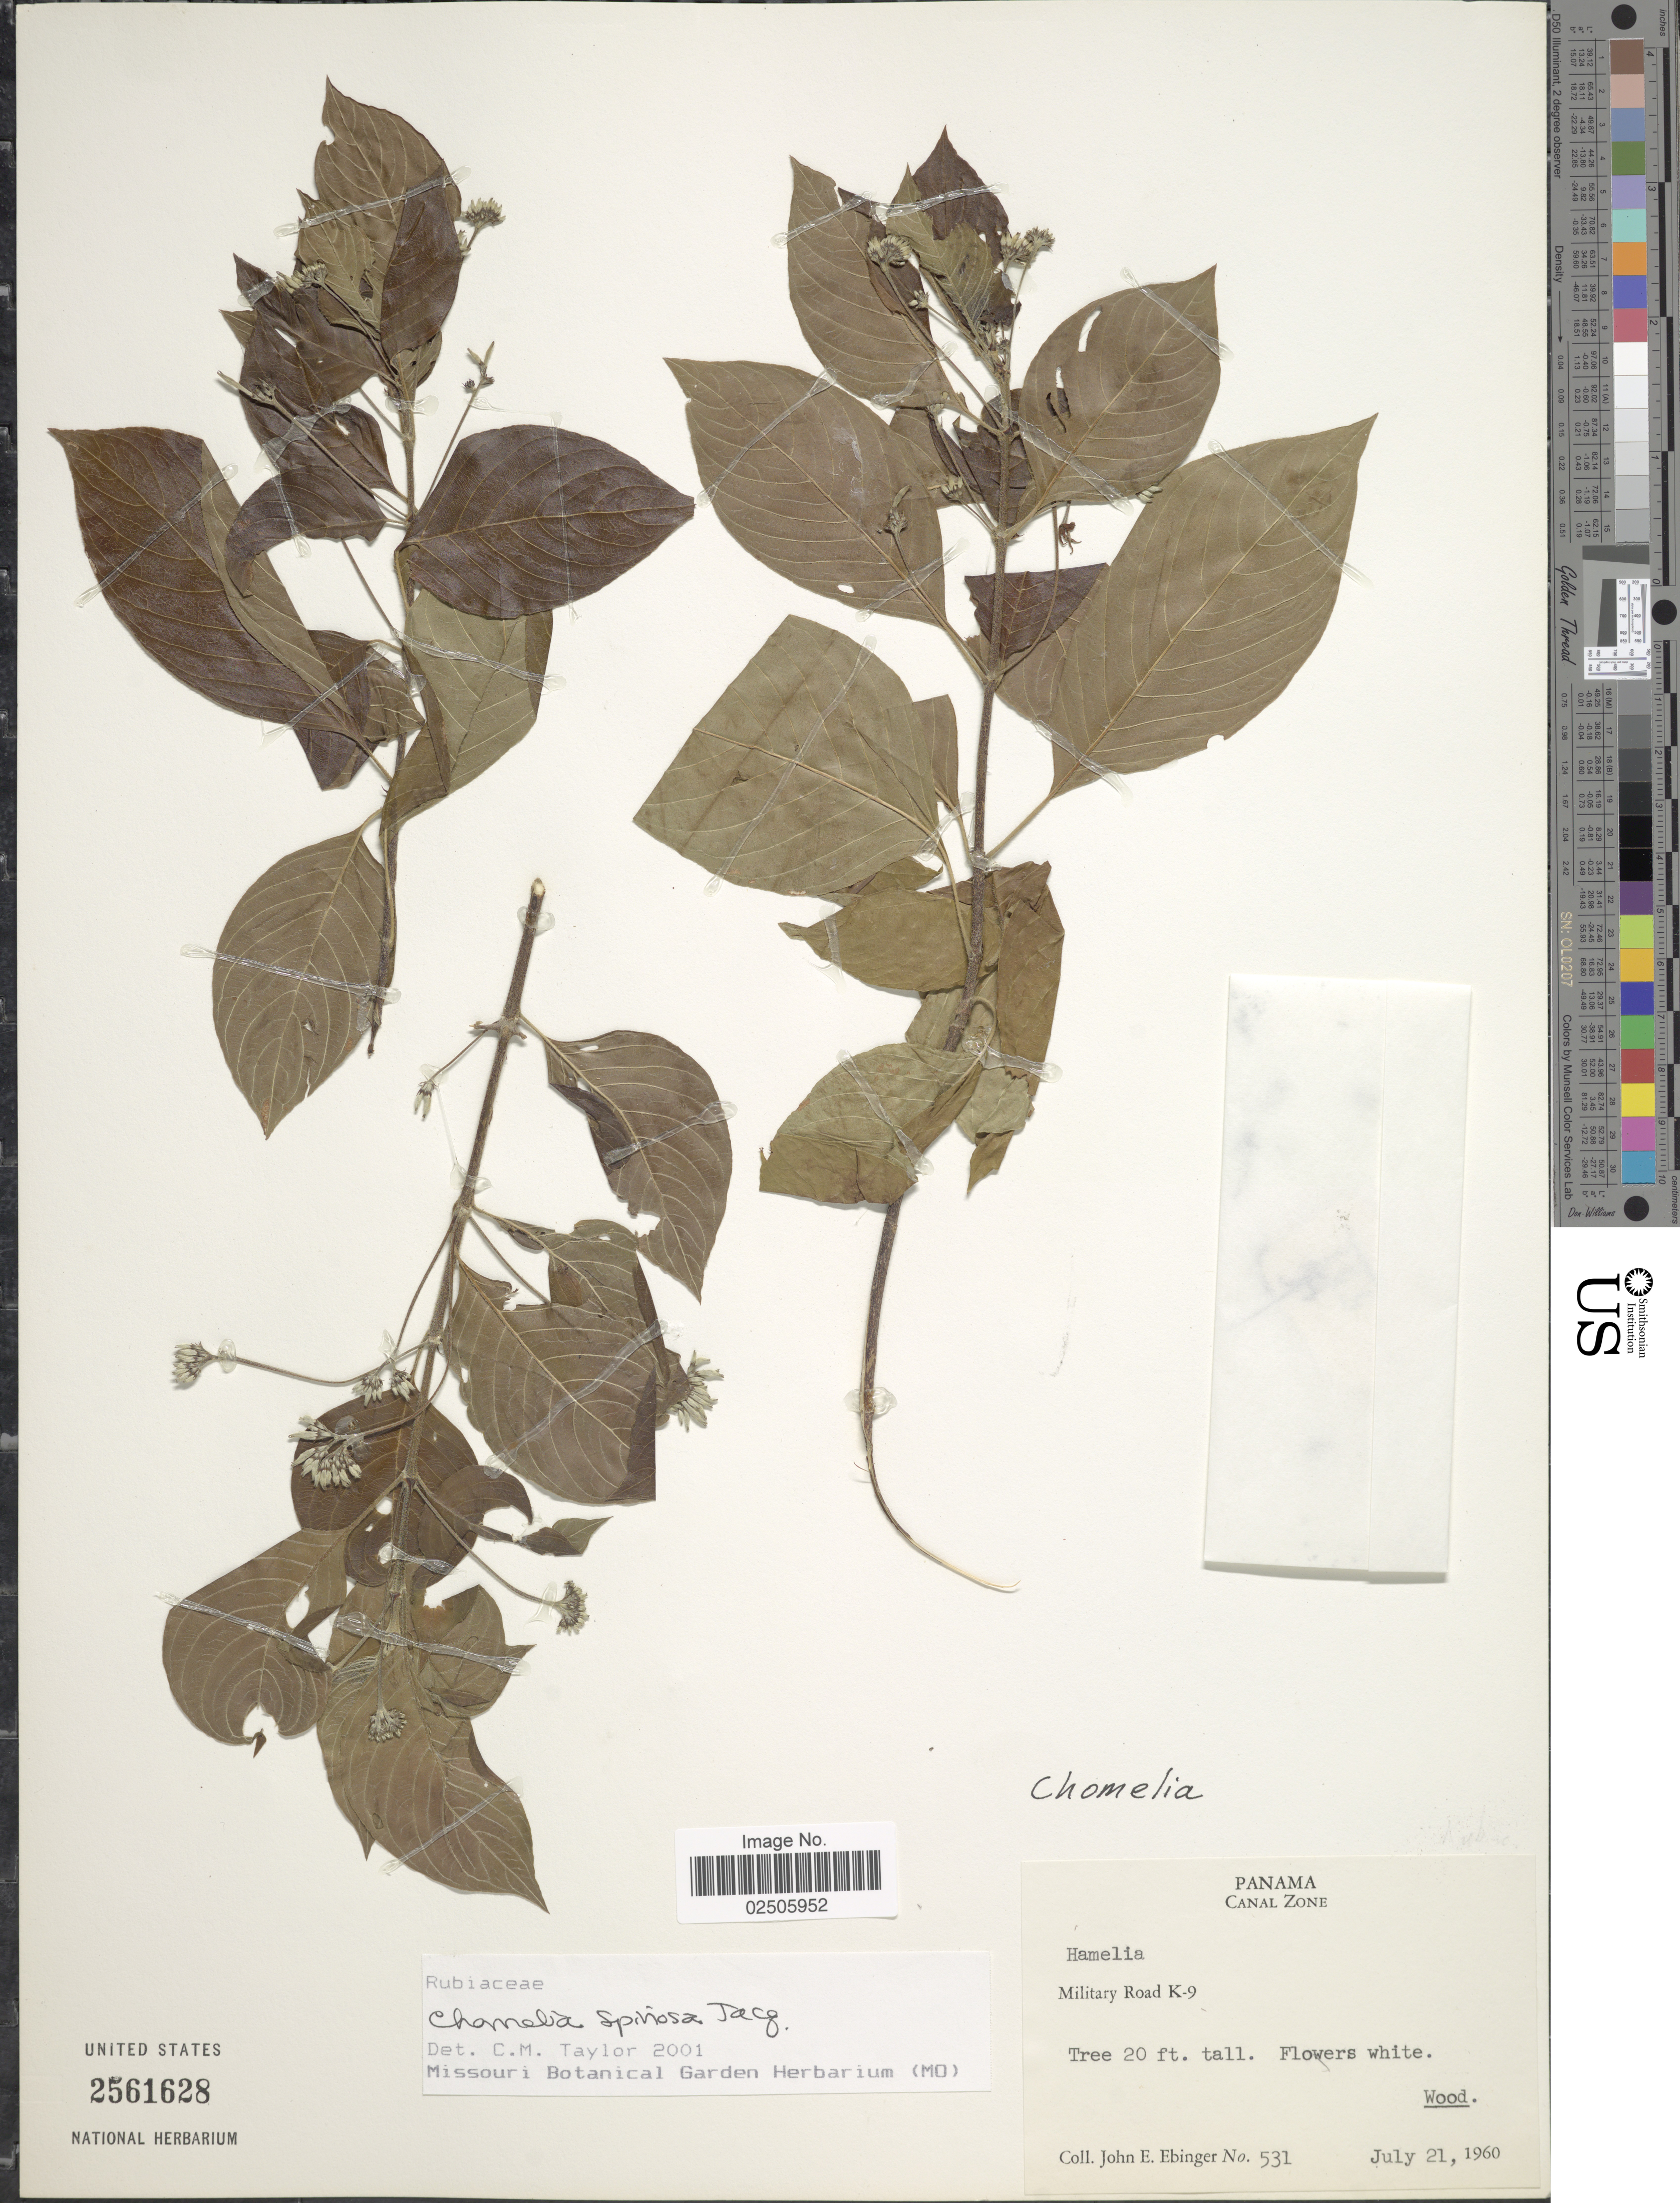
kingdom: Plantae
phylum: Tracheophyta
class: Magnoliopsida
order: Gentianales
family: Rubiaceae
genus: Chomelia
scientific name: Chomelia spinosa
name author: Jacq.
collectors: J. Ebinger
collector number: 531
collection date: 1960-07-21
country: Panama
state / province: Colón / Panamá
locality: Canal Zone, Military Road K-9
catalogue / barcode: US 2561628